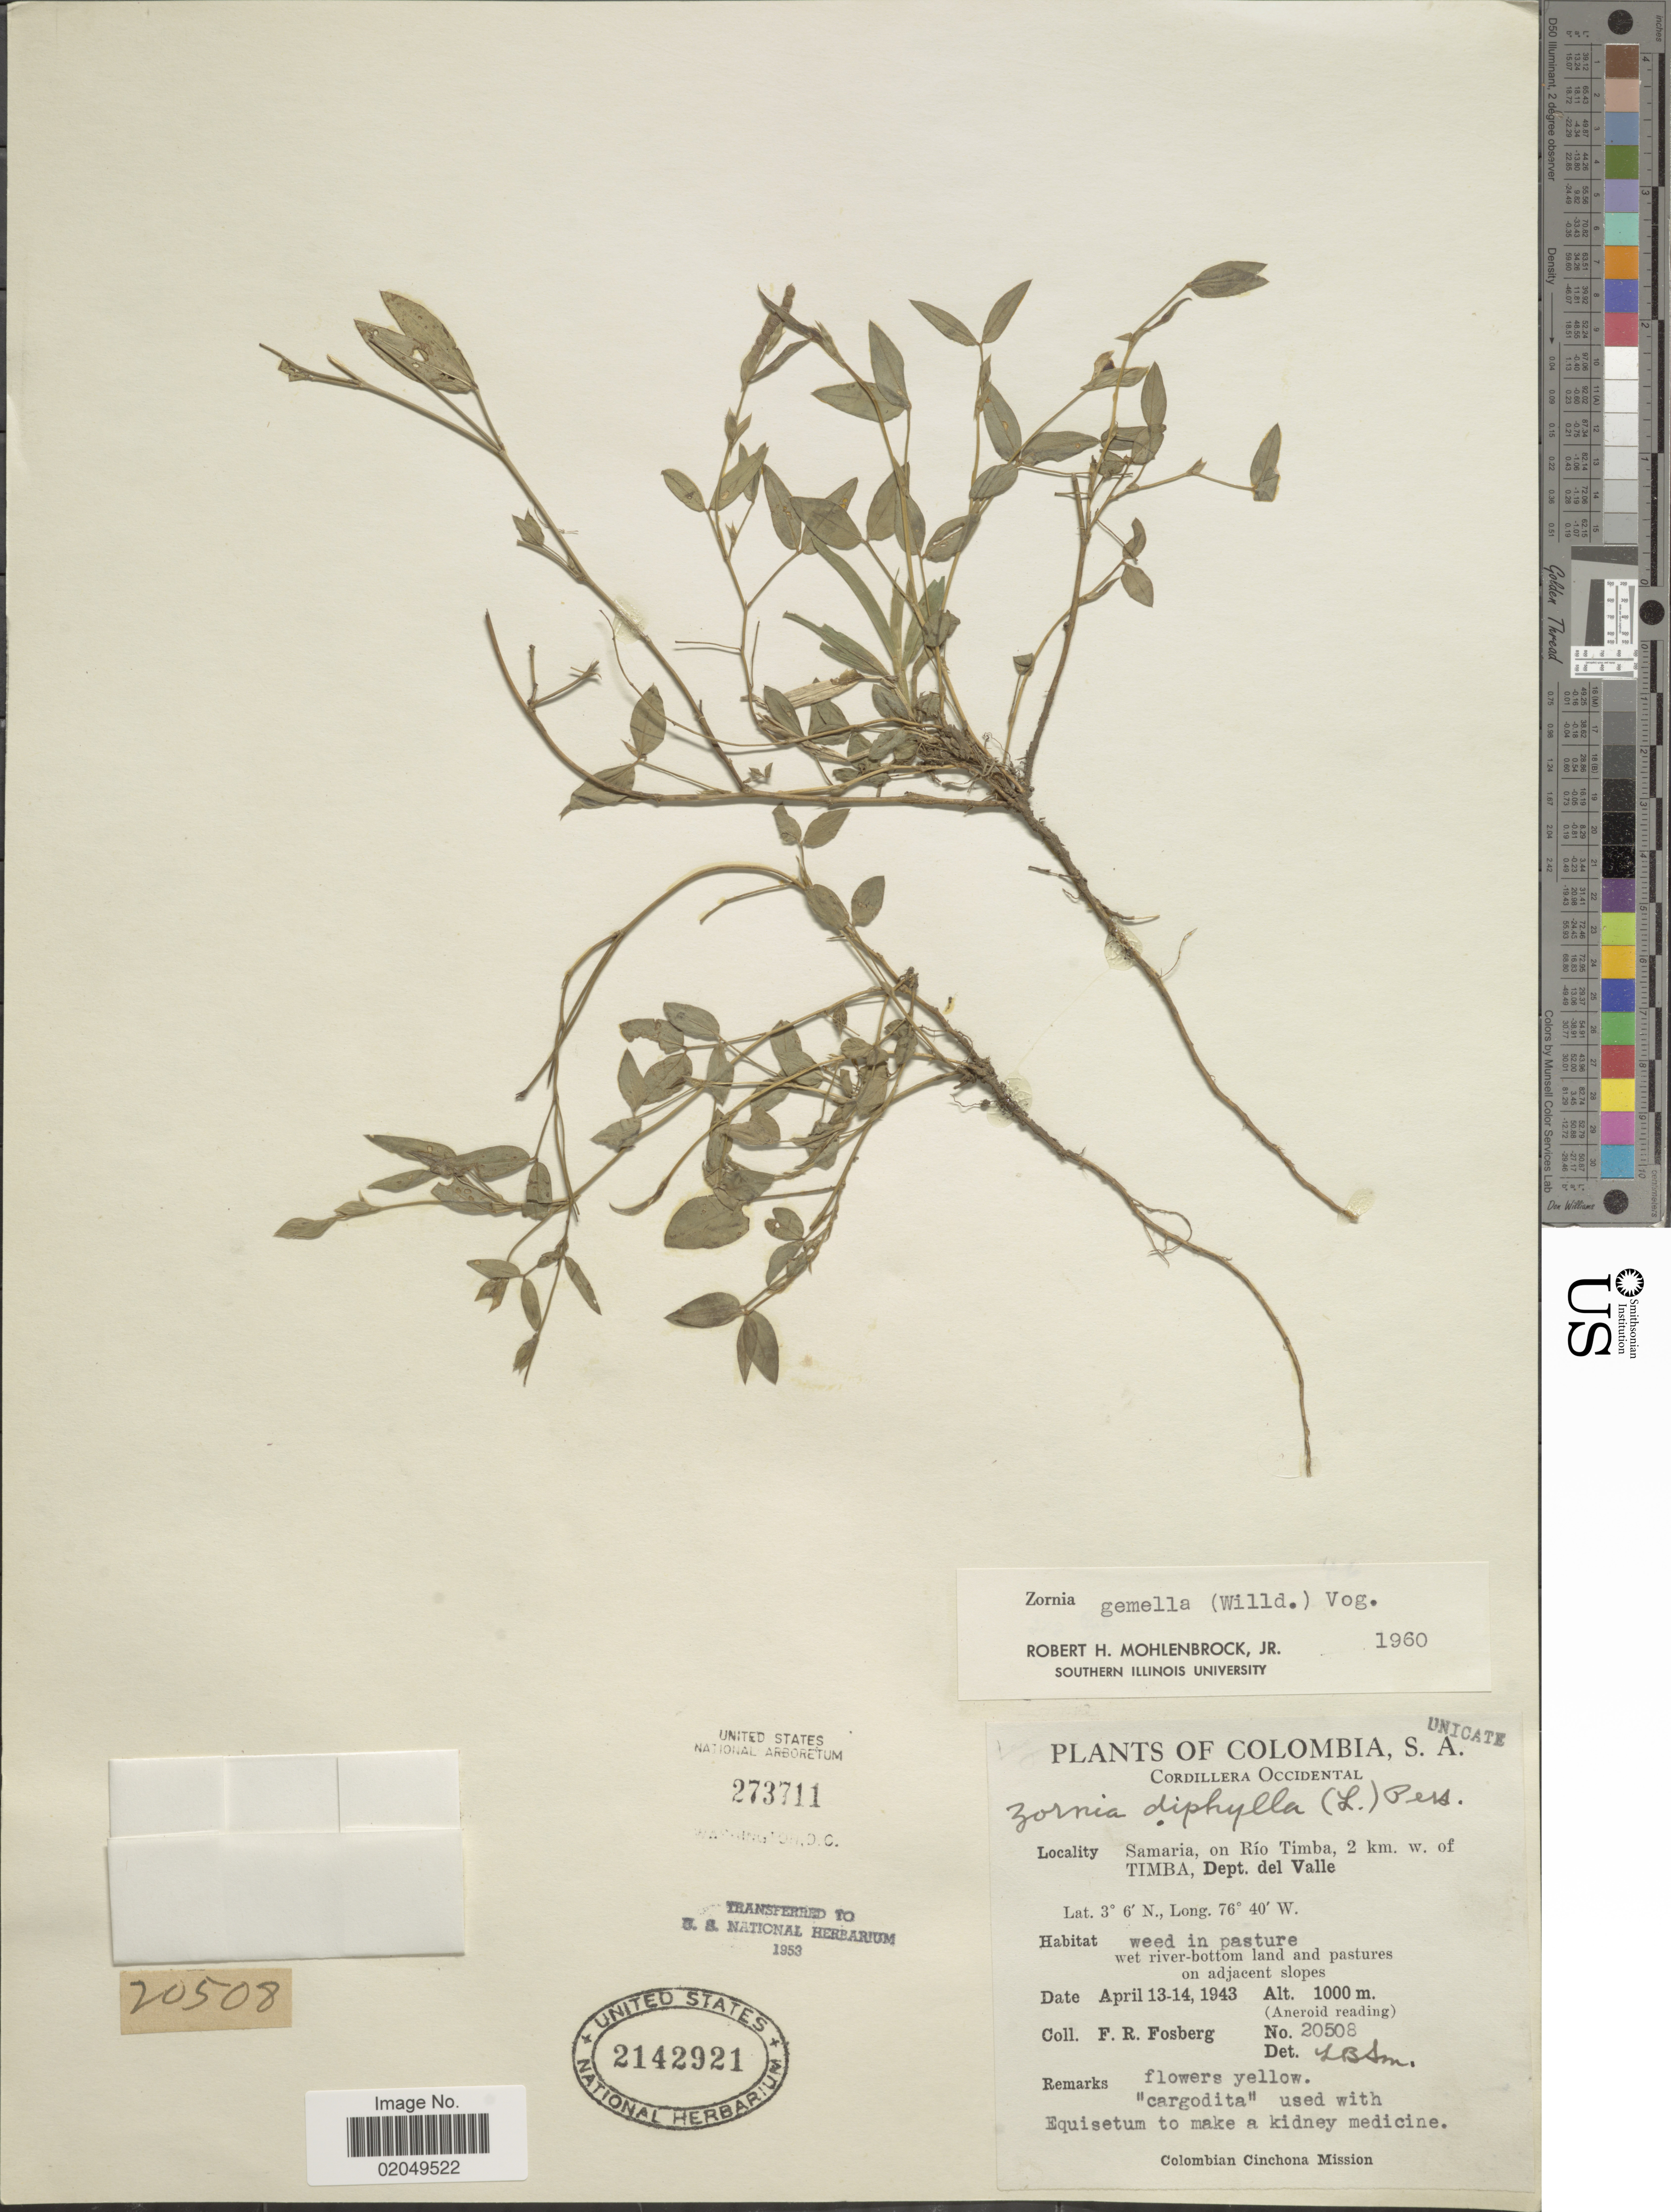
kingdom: Plantae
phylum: Tracheophyta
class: Magnoliopsida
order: Fabales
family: Fabaceae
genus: Zornia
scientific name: Zornia gemella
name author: Vogel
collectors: F. R. Fosberg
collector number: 20508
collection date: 1943-04-13/1943-04-14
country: Colombia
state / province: Valle del Cauca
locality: Samaria, on Rio Timba, 2 km. w. of Timba, Dept. del Valle, weed in pasture, wet river-bottom land and pastures on adjacent slopes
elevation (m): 1000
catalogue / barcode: US 2142921